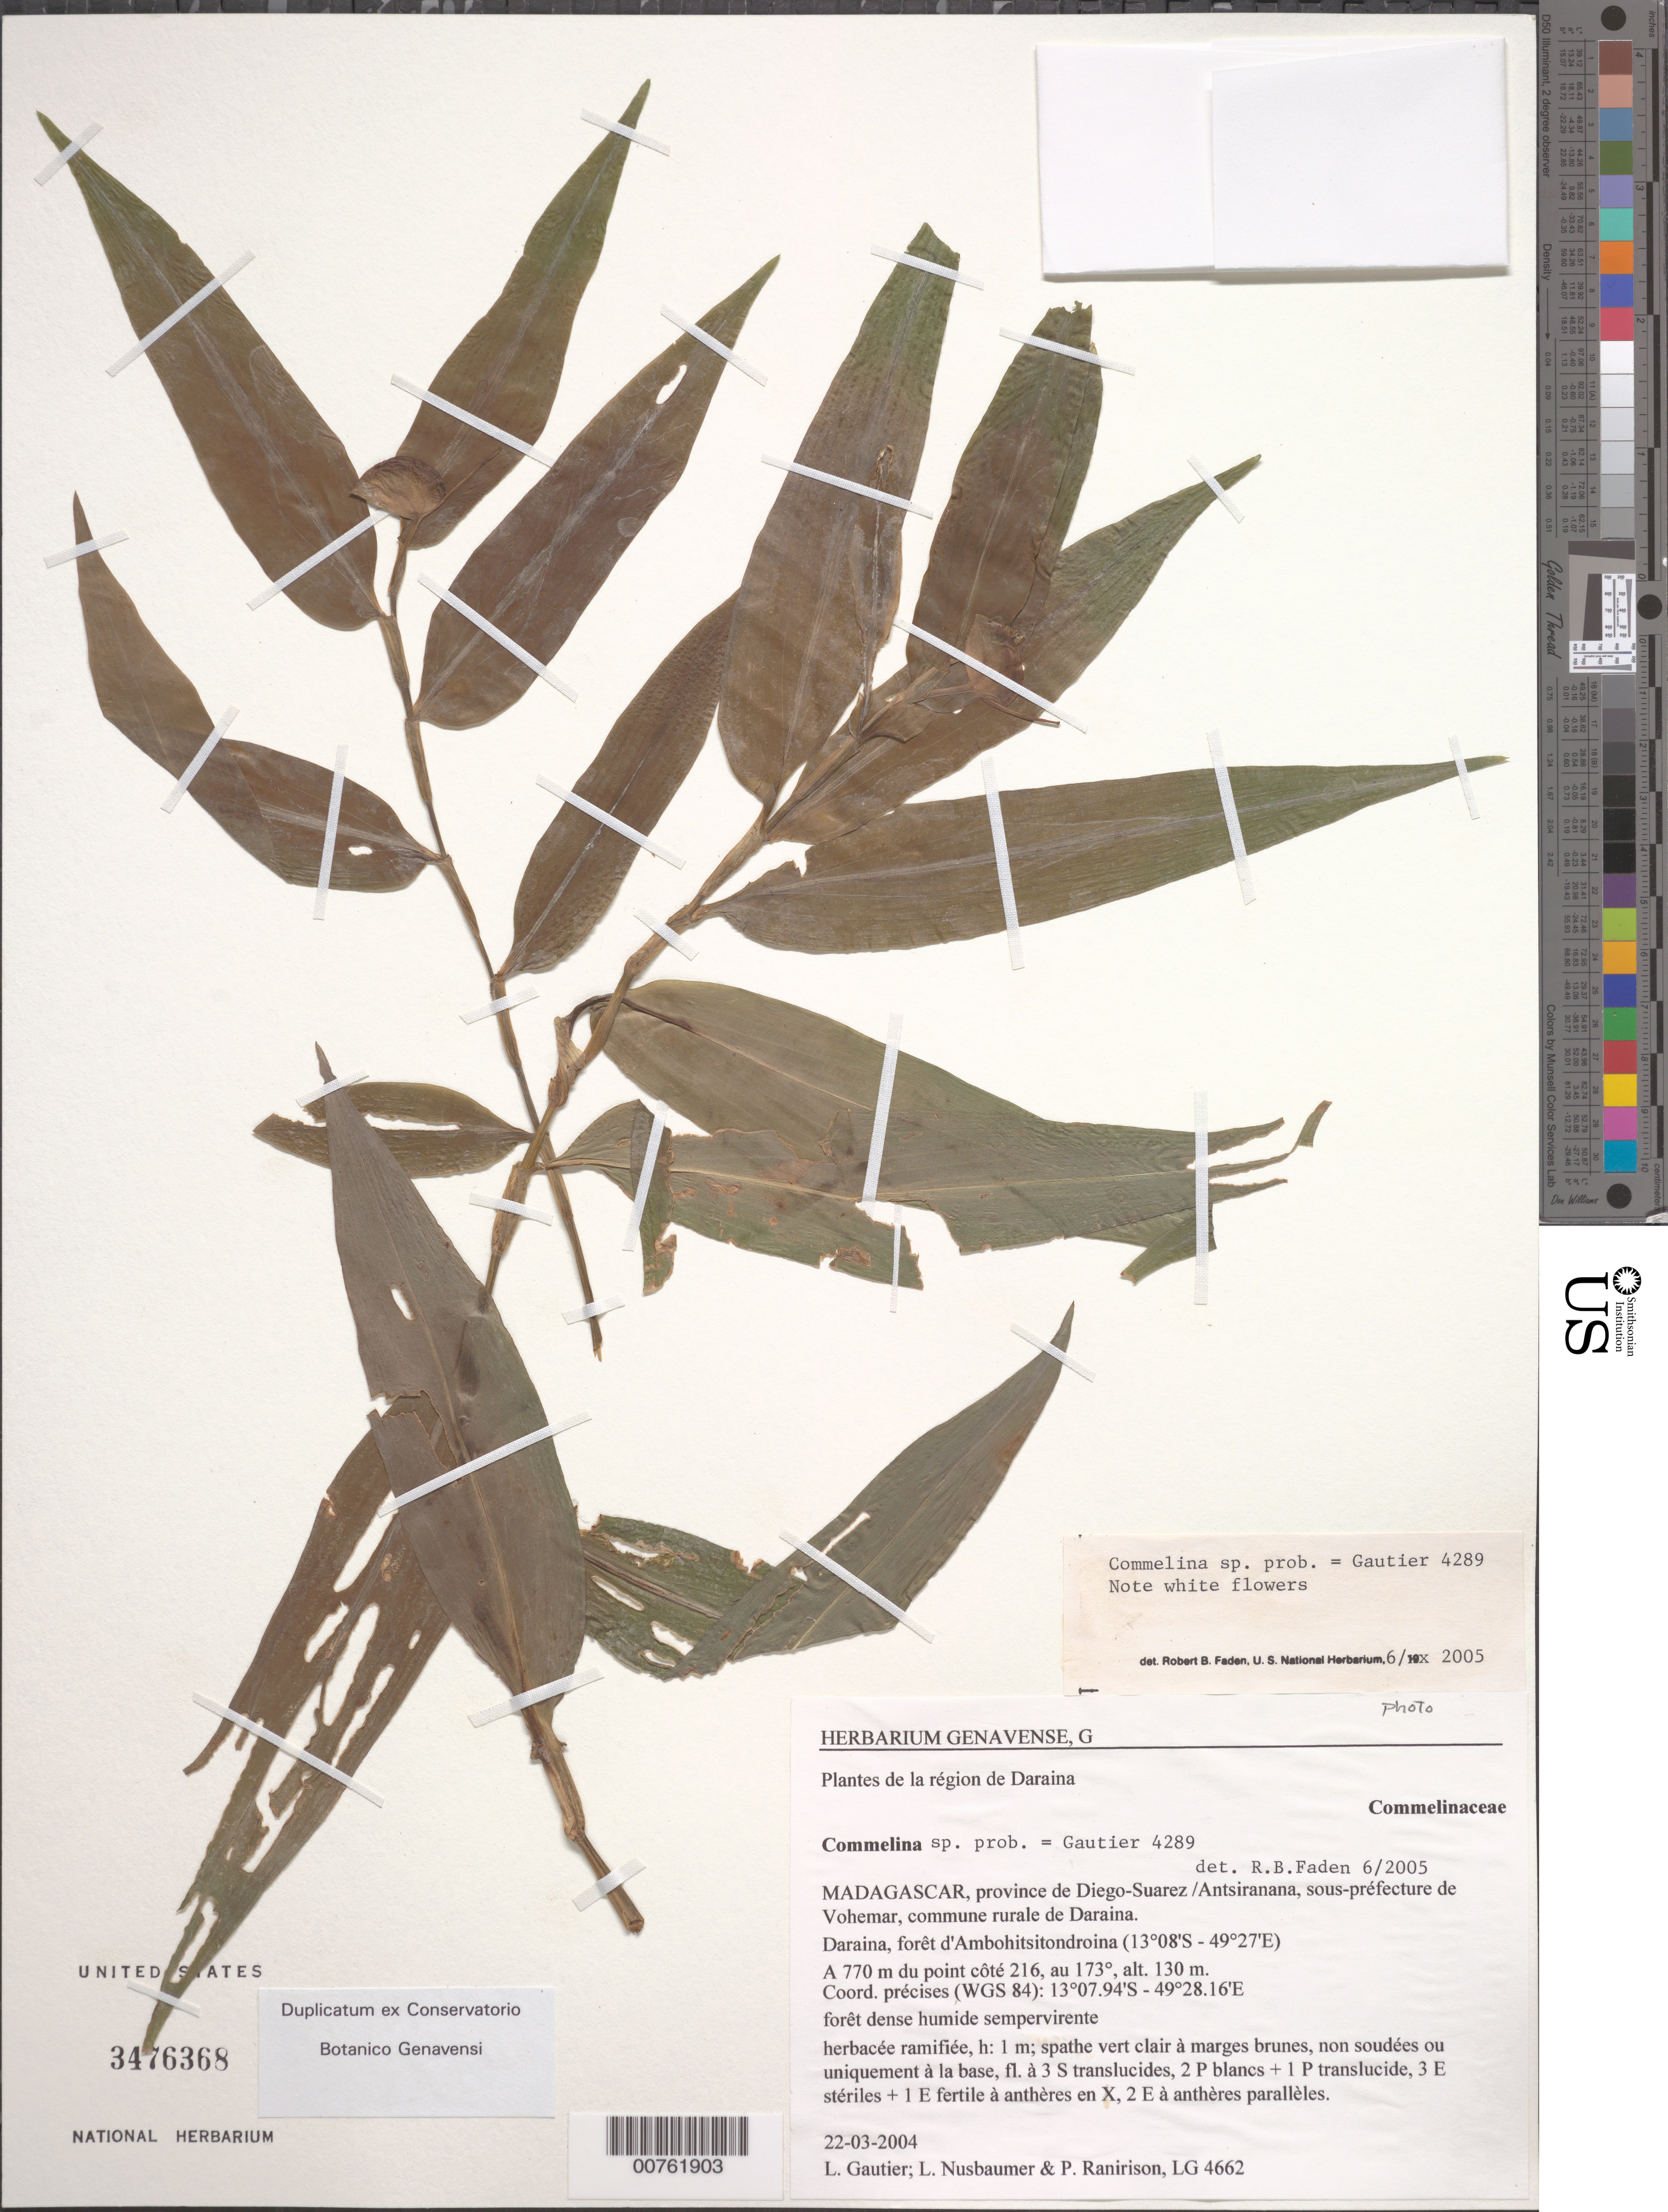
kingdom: Plantae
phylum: Tracheophyta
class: Liliopsida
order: Commelinales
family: Commelinaceae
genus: Commelina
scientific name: Commelina sp.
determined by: Faden, Robert B., (US), Smithsonian Institution - National Museum of Natural History (UNITED STATES)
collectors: L. Gautier et al.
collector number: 4662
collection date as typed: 22 Mar 2004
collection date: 2004-03-22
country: Madagascar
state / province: Sava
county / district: Vohémar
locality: Daraina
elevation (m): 130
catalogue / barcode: US 3476368